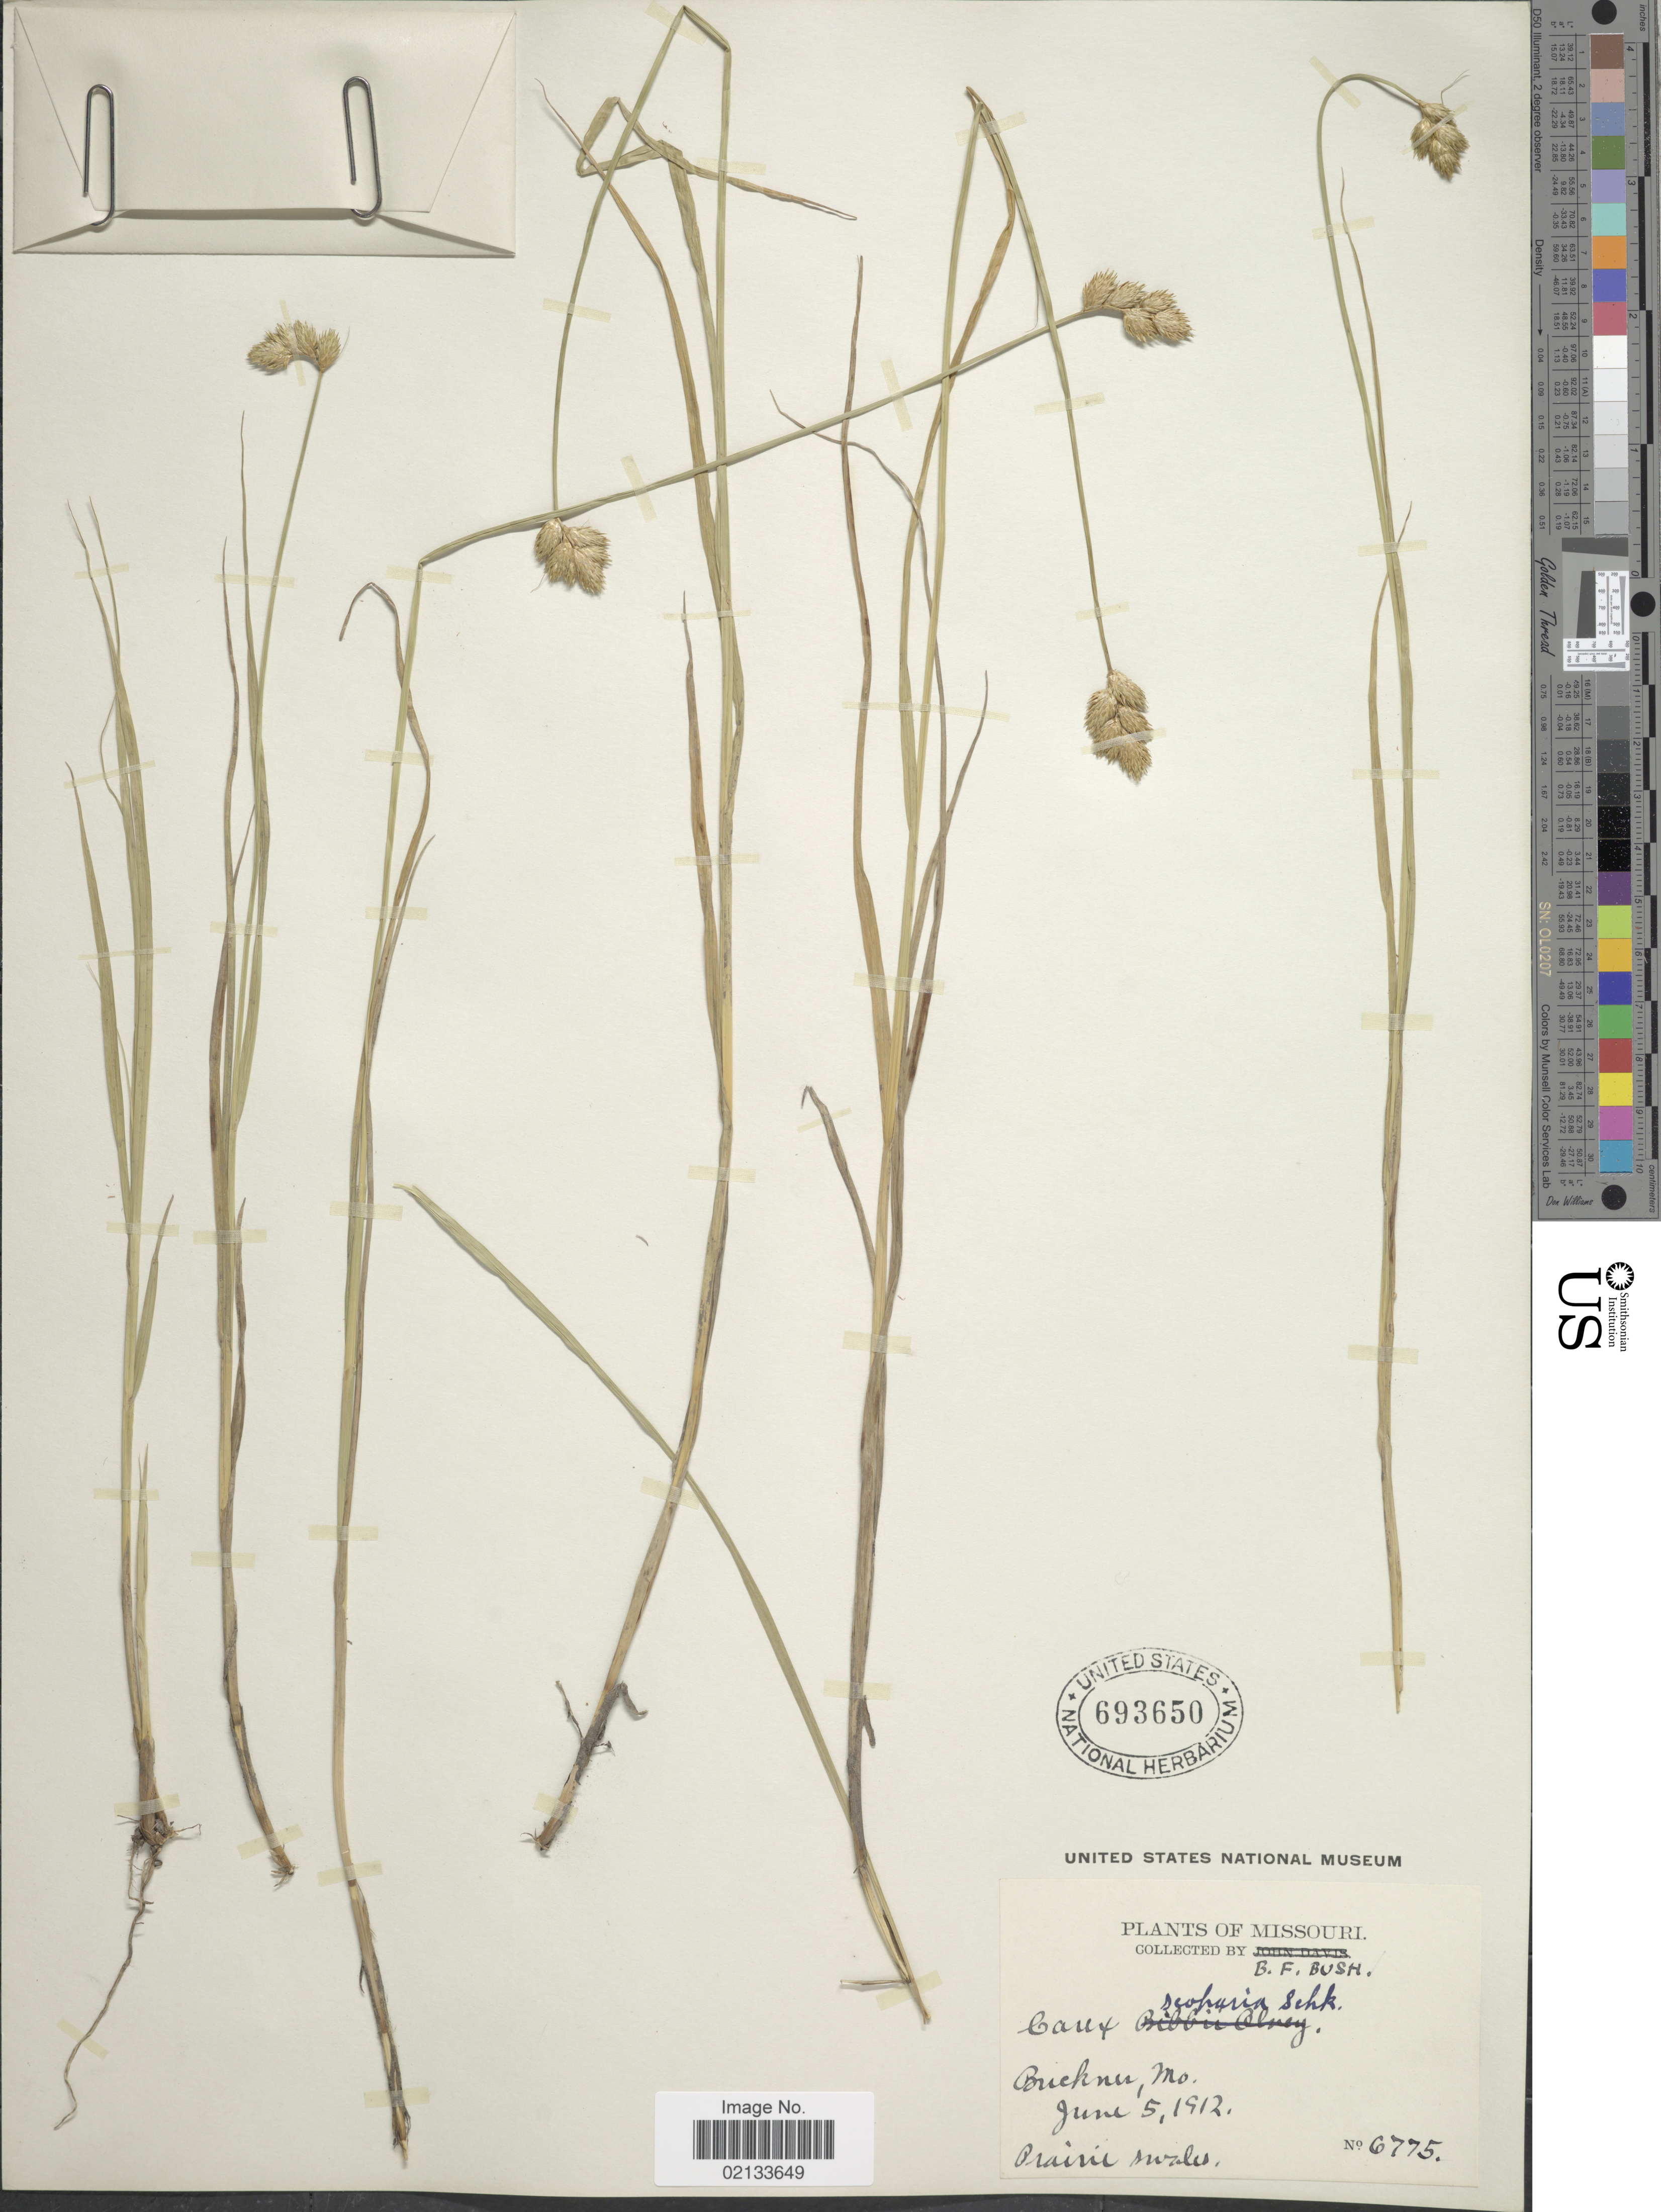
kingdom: Plantae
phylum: Tracheophyta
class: Liliopsida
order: Poales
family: Cyperaceae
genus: Carex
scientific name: Carex scoparia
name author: Schkuhr ex Willd.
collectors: B. F. Bush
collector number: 6775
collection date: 1912-06-05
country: United States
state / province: Missouri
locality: Buckner, Prairie swales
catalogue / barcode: US 693650